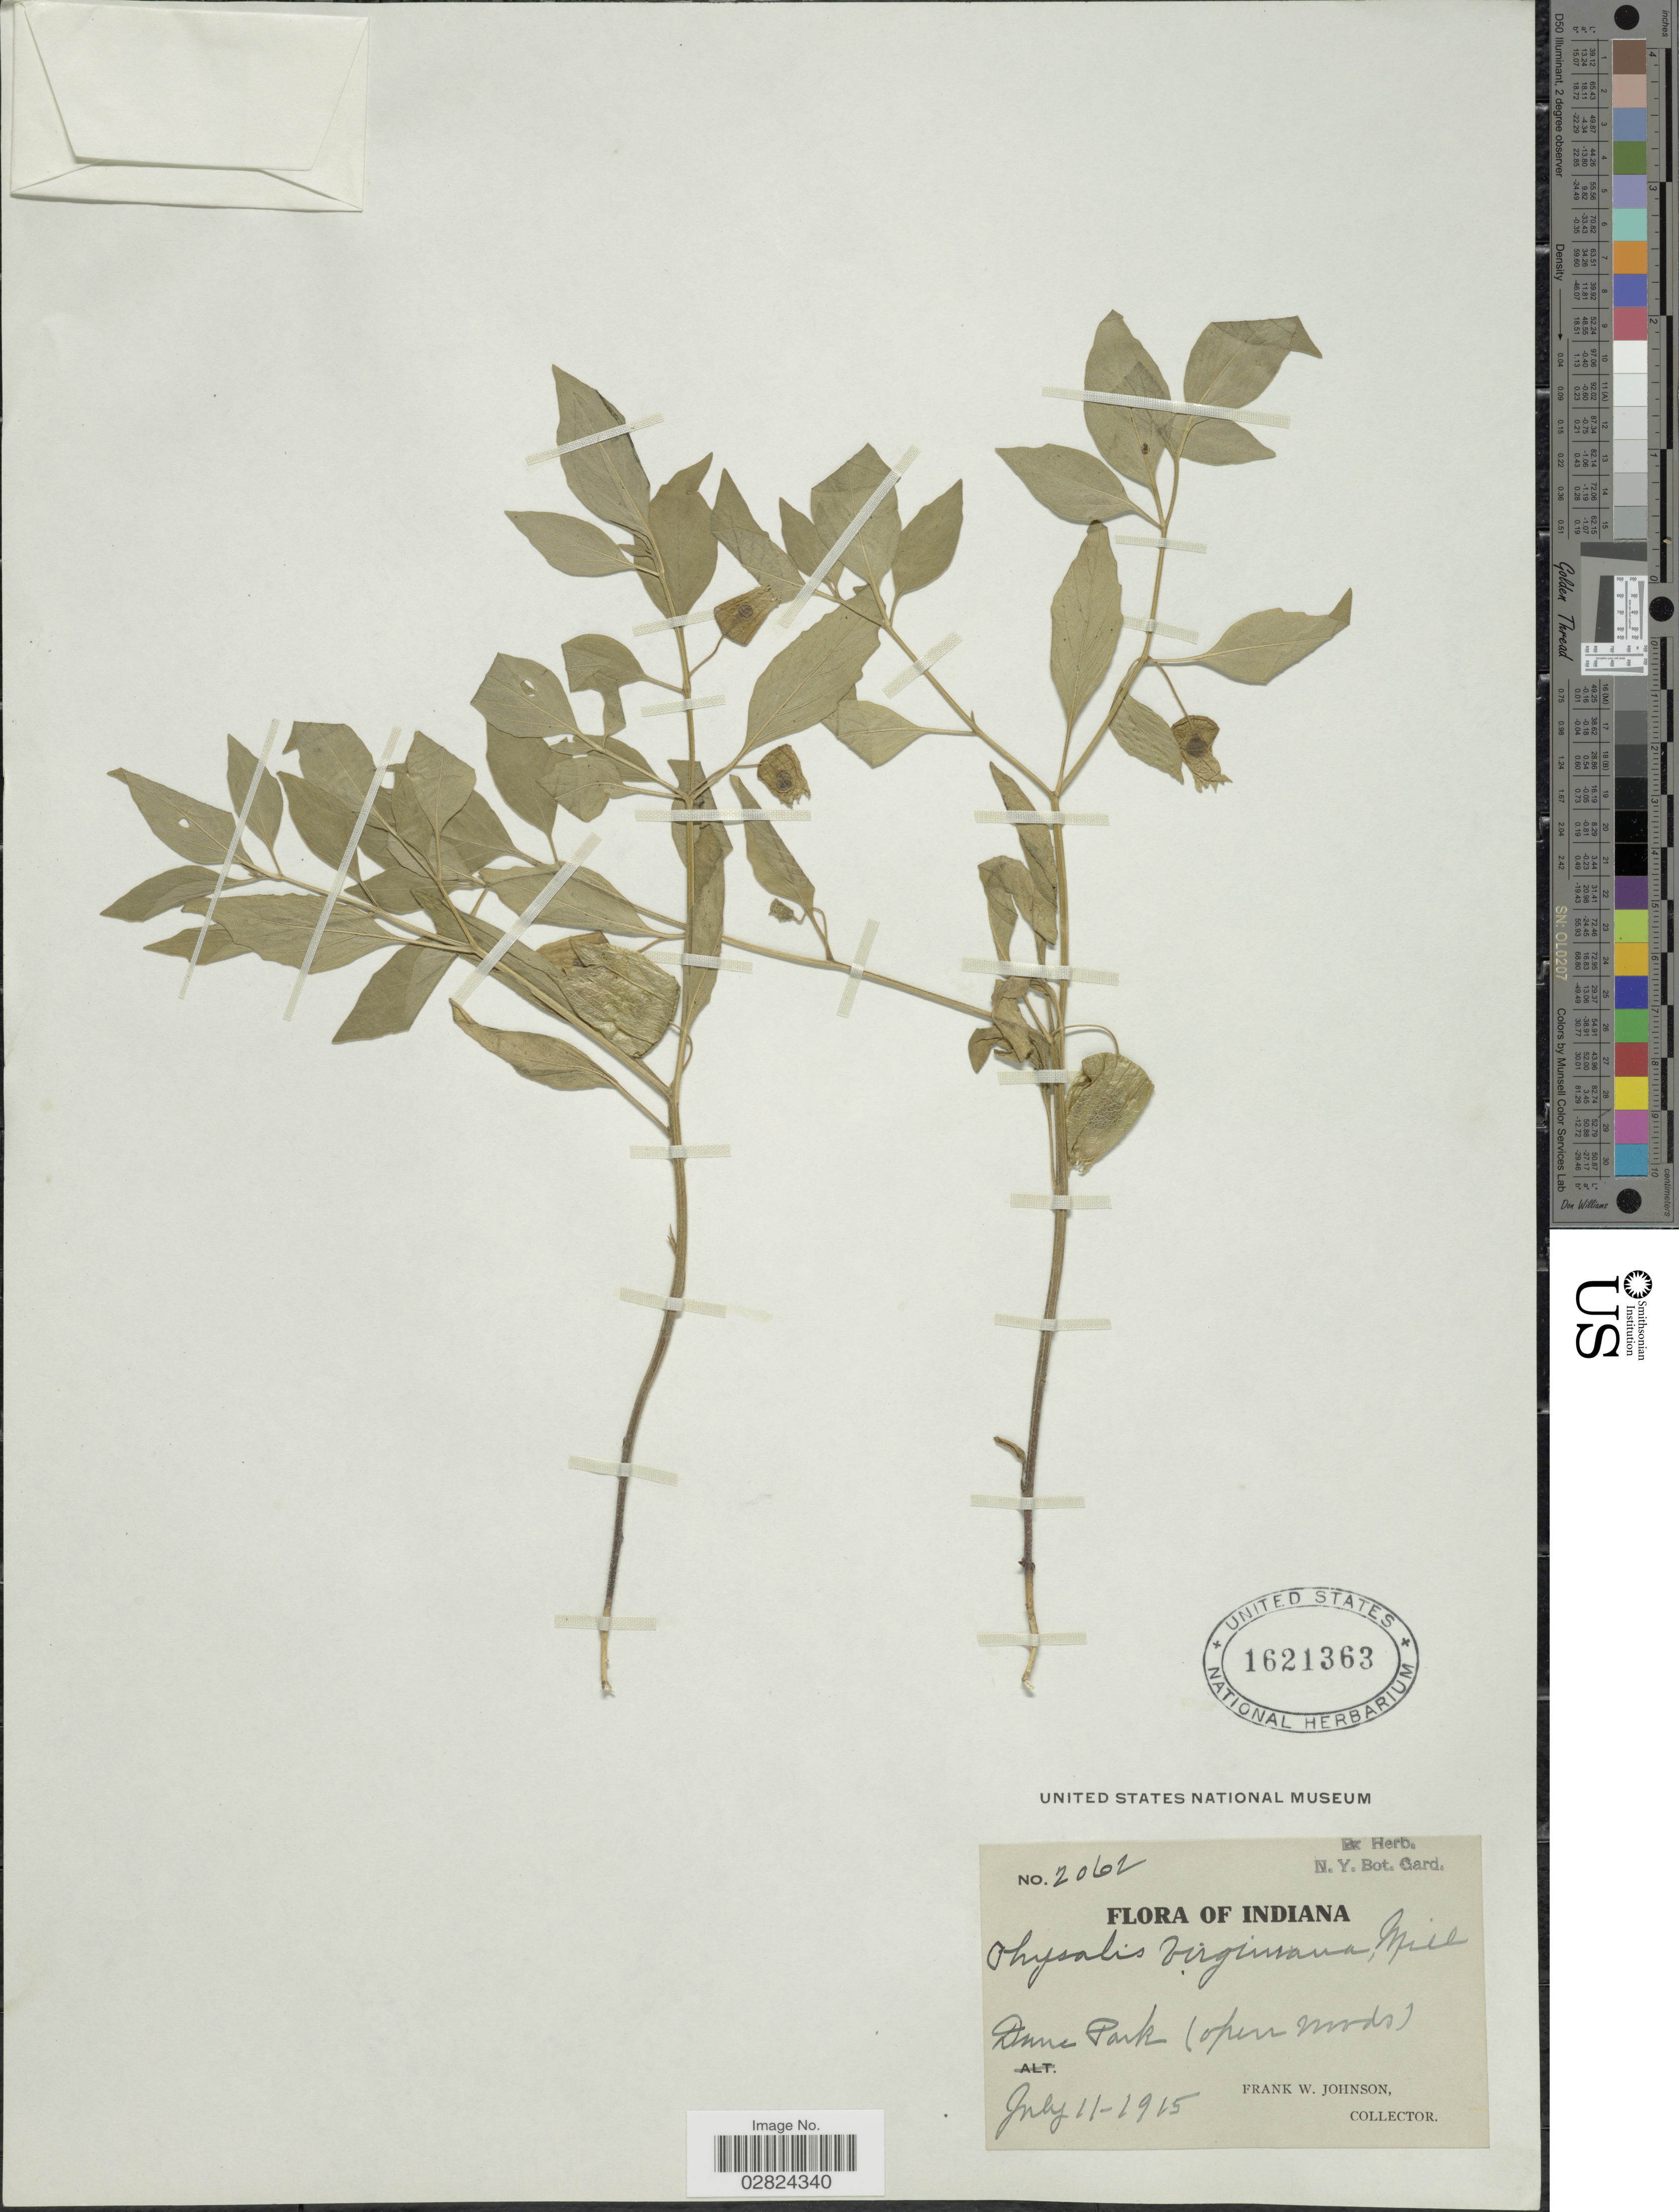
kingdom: Plantae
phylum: Tracheophyta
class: Magnoliopsida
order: Solanales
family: Solanaceae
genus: Physalis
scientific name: Physalis virginiana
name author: Mill.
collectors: F. W. Johnson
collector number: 2062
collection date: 1915-07-11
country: United States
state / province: Indiana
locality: Dune Park.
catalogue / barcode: US 1621363